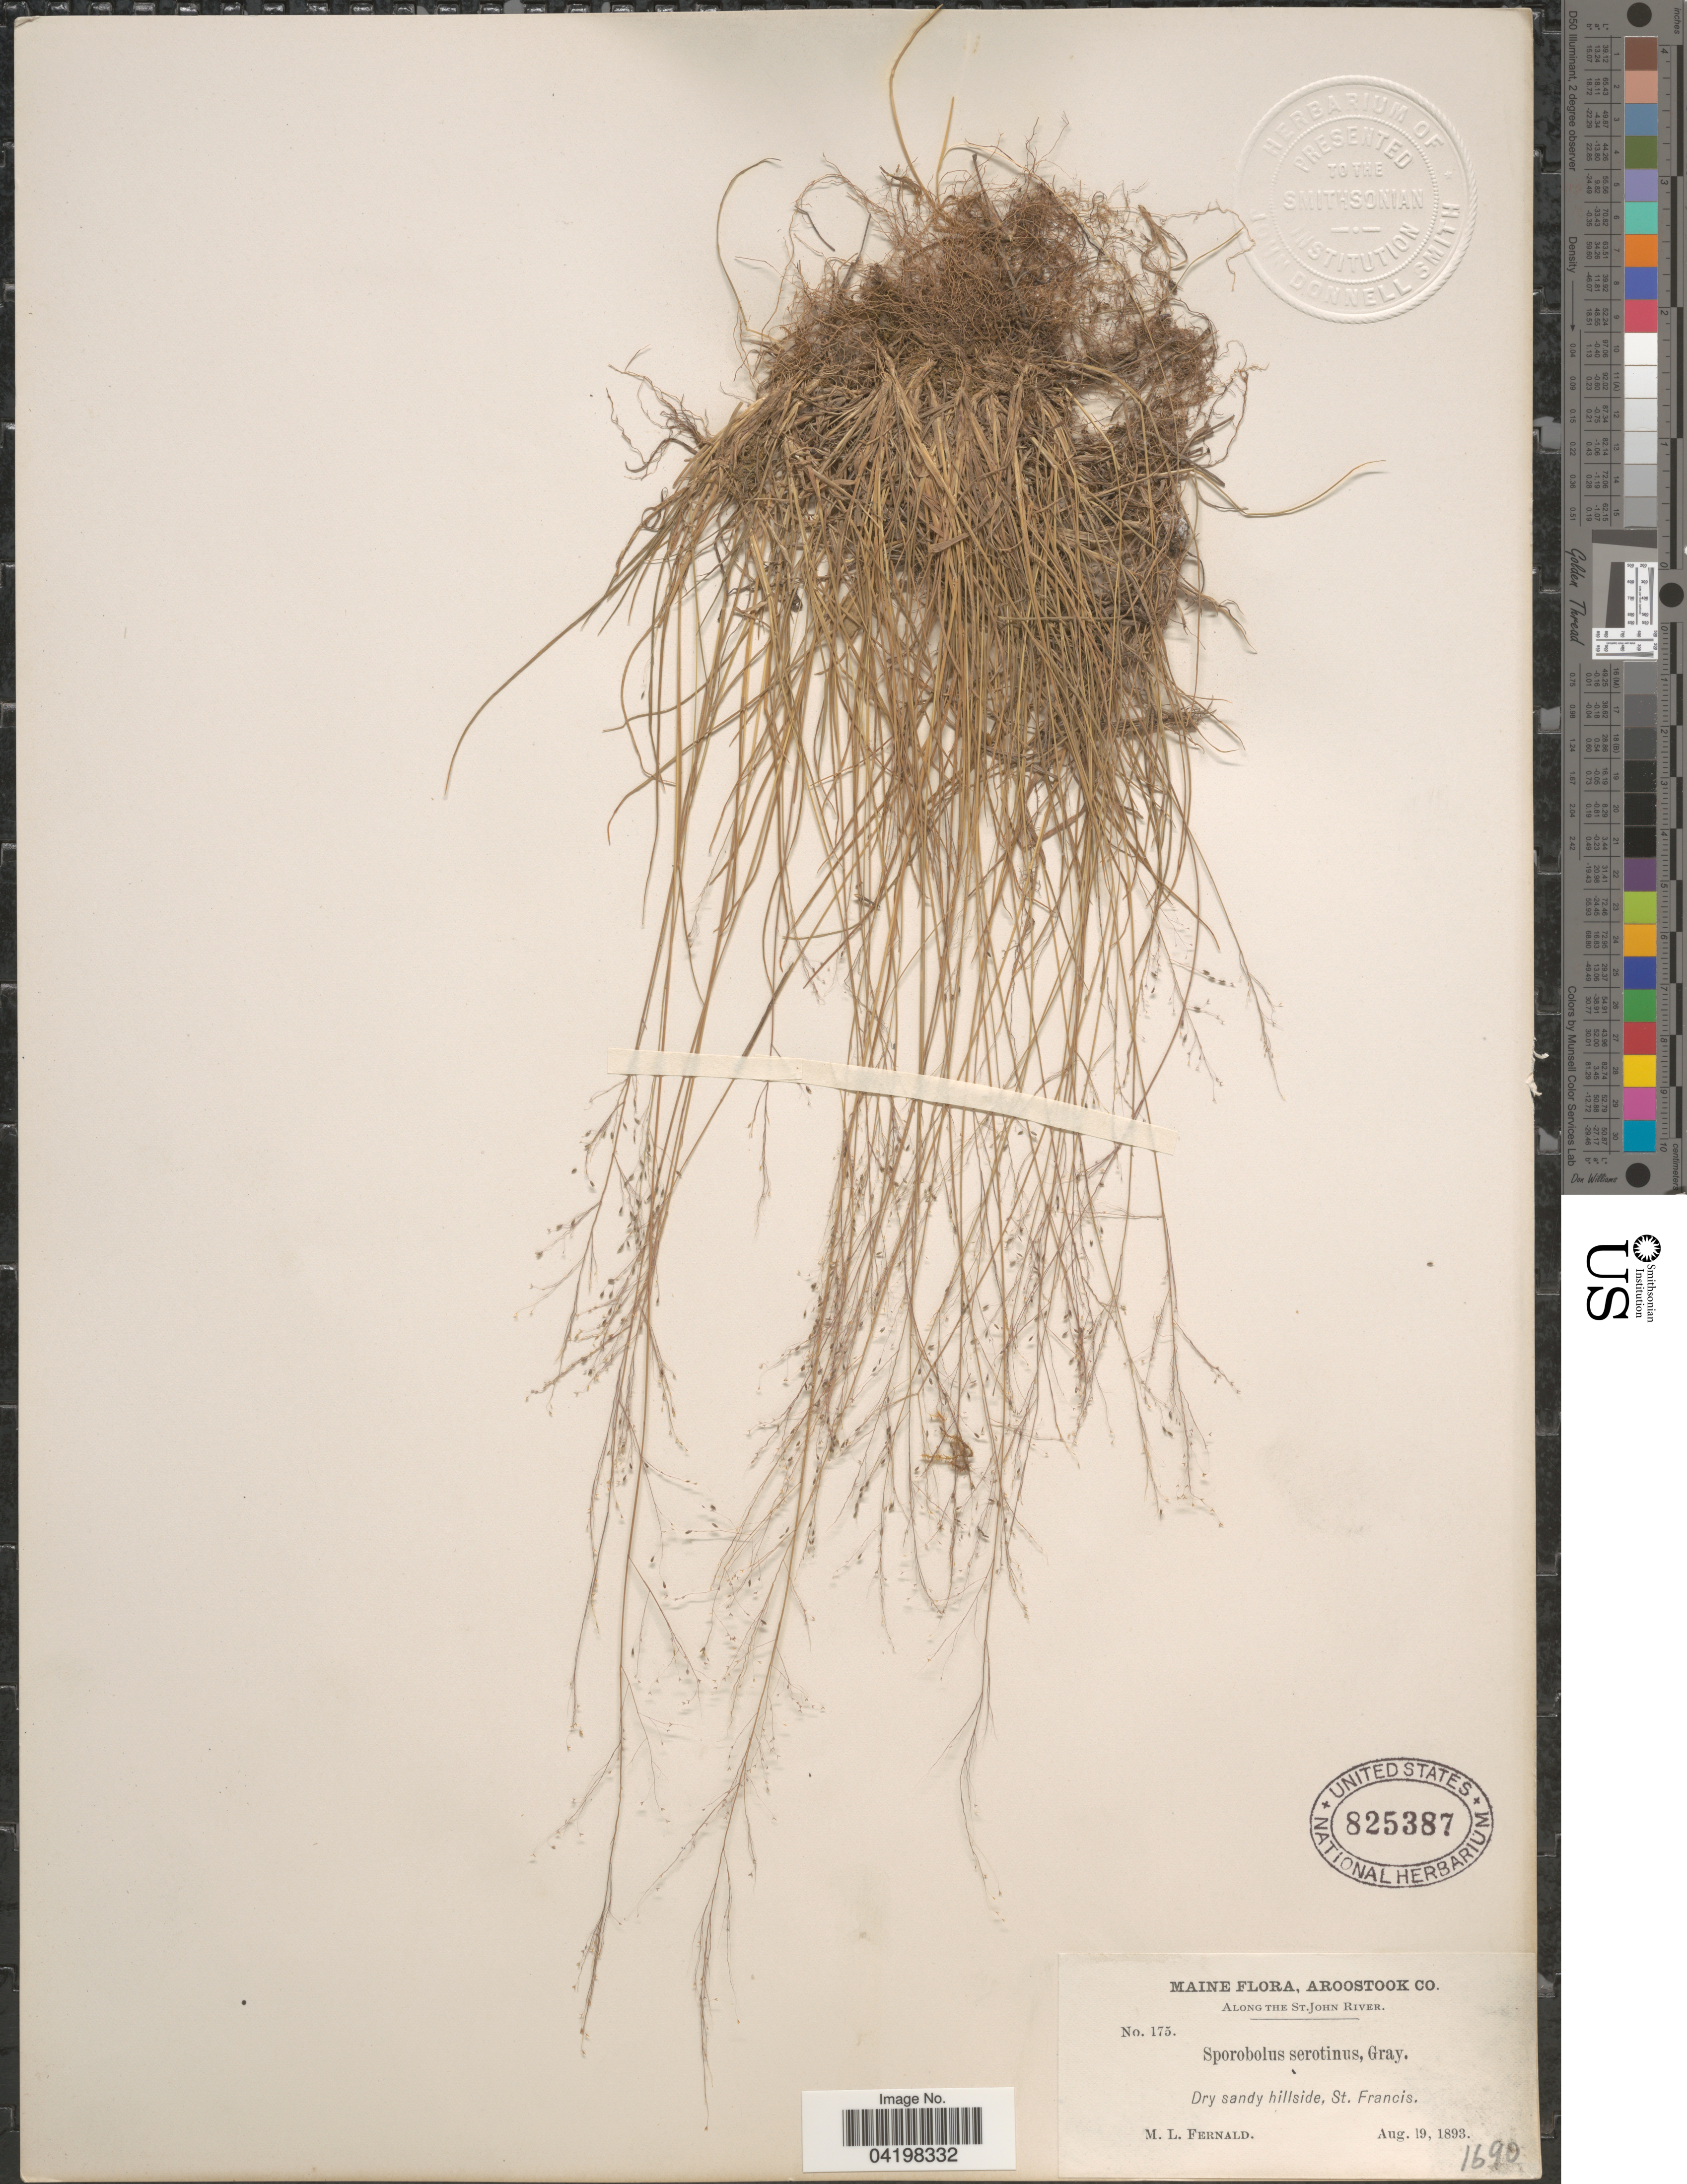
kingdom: Plantae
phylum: Tracheophyta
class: Liliopsida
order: Poales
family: Poaceae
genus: Muhlenbergia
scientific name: Muhlenbergia uniflora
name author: (Muhl.) Fernald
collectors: M. L. Fernald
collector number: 175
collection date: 1893-08-19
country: United States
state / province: Maine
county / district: Aroostook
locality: Along the St. John River. Dry sandy hillside, St. Francis.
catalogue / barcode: US 825387